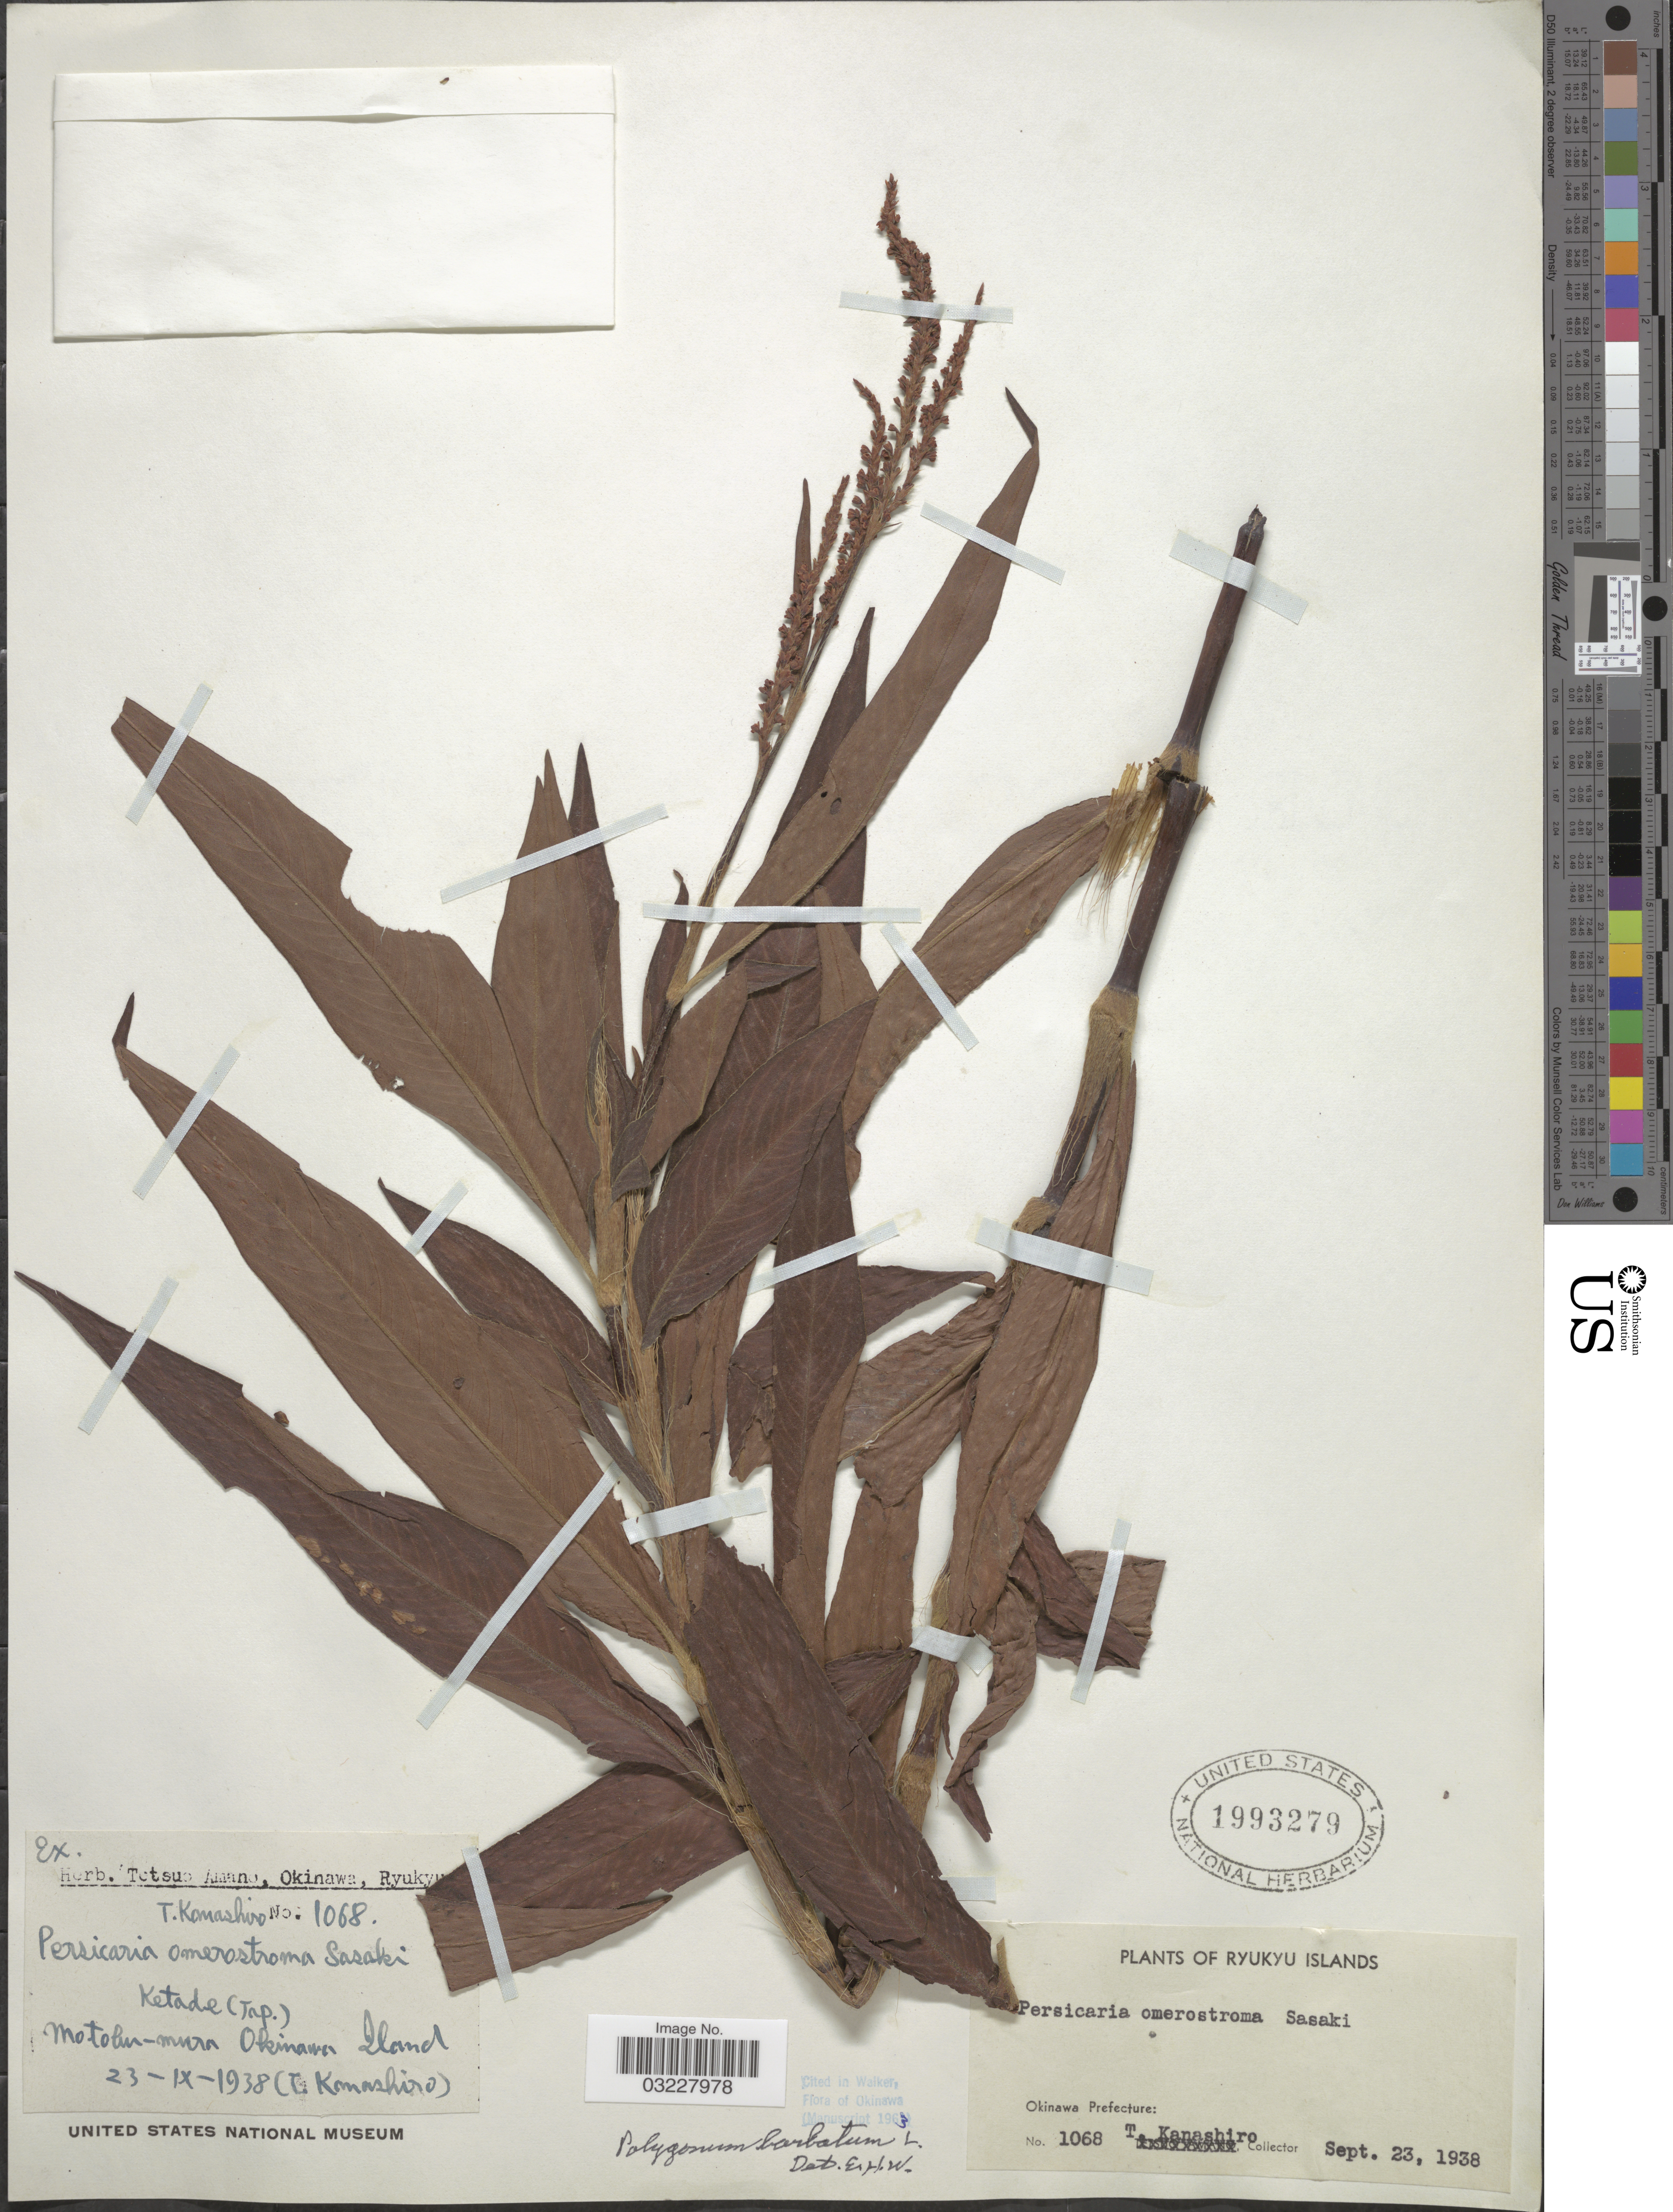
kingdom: Plantae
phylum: Tracheophyta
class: Magnoliopsida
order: Caryophyllales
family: Polygonaceae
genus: Polygonum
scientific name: Polygonum barbatum var. barbatum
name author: L.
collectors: T. Kanashiro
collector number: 1068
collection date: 1938-09-23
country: Japan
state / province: Okinawa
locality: Ryukyu Islands. Okinawa Prefecture. Motobu-mura.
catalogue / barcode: US 1993279